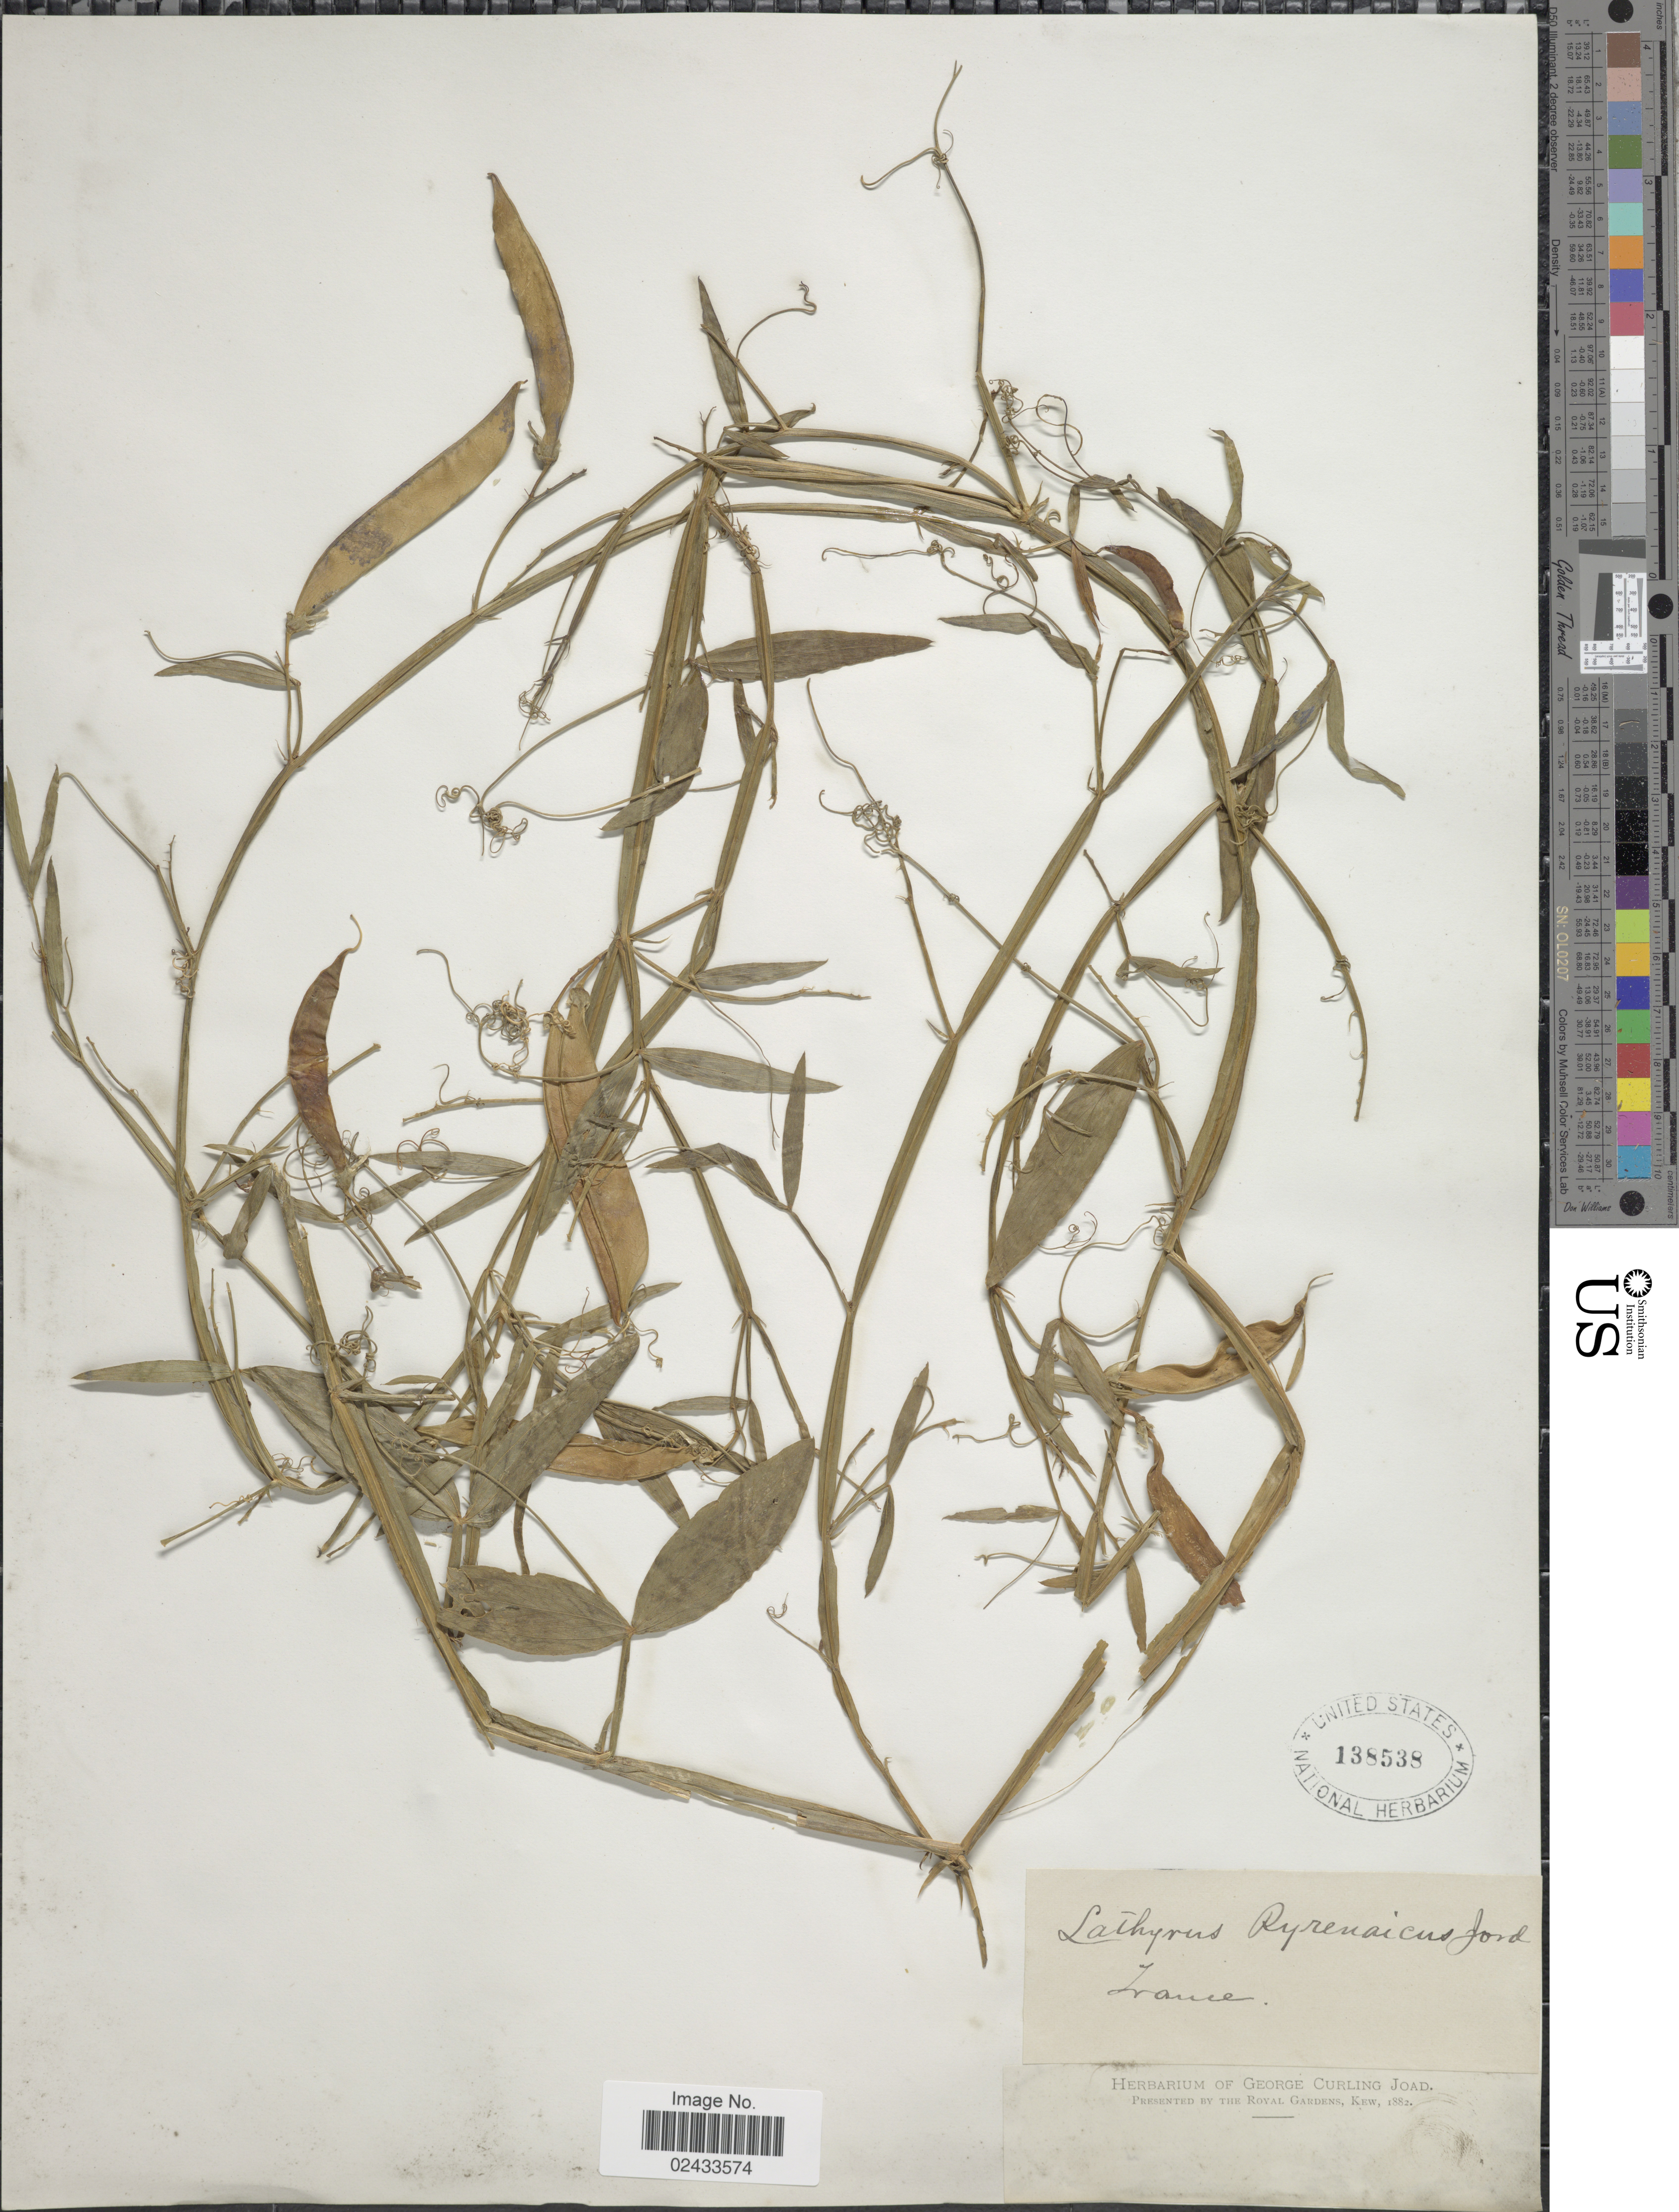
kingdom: Plantae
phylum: Tracheophyta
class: Magnoliopsida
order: Fabales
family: Fabaceae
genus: Lathyrus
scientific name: Lathyrus pyrenaicus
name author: Jord.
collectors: ex herb. George Curling Joad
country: France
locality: France.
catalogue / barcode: US 138538